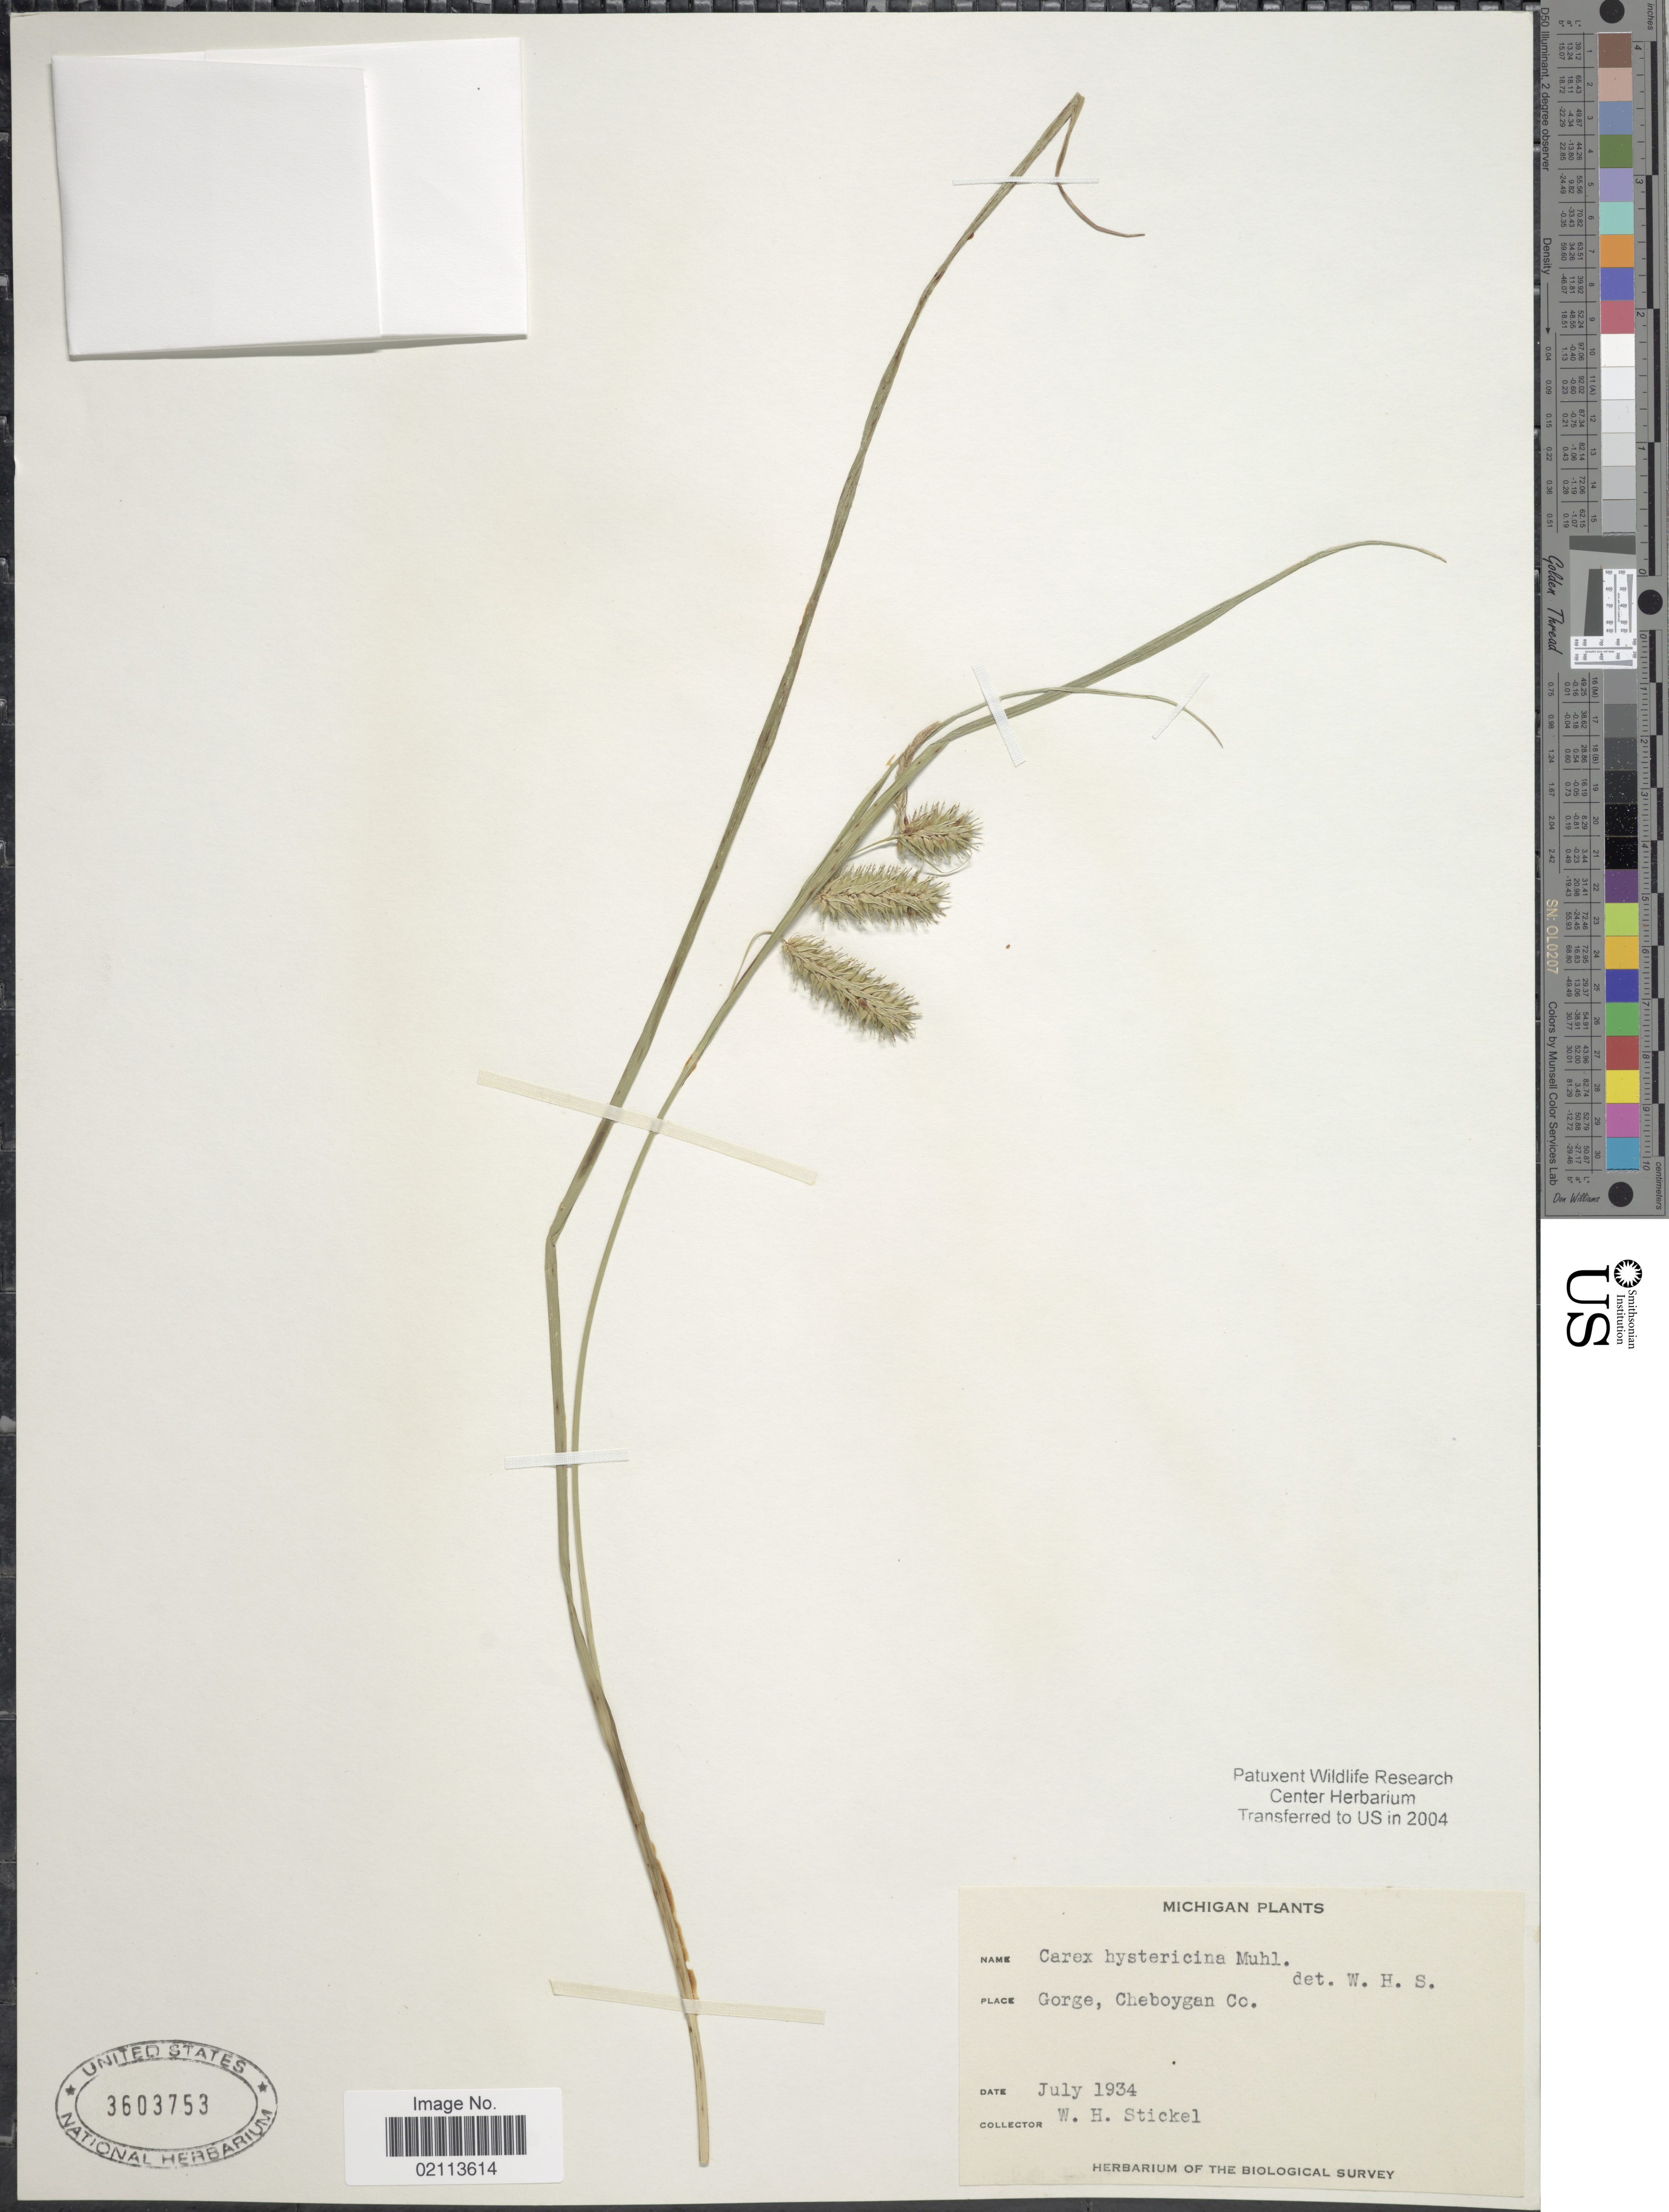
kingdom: Plantae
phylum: Tracheophyta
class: Liliopsida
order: Poales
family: Cyperaceae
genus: Carex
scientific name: Carex hystericina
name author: Muhl. ex Willd.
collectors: W. Stickel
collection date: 1934-07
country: United States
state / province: Michigan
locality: Gorge, Cheboygan Co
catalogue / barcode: US 3603753